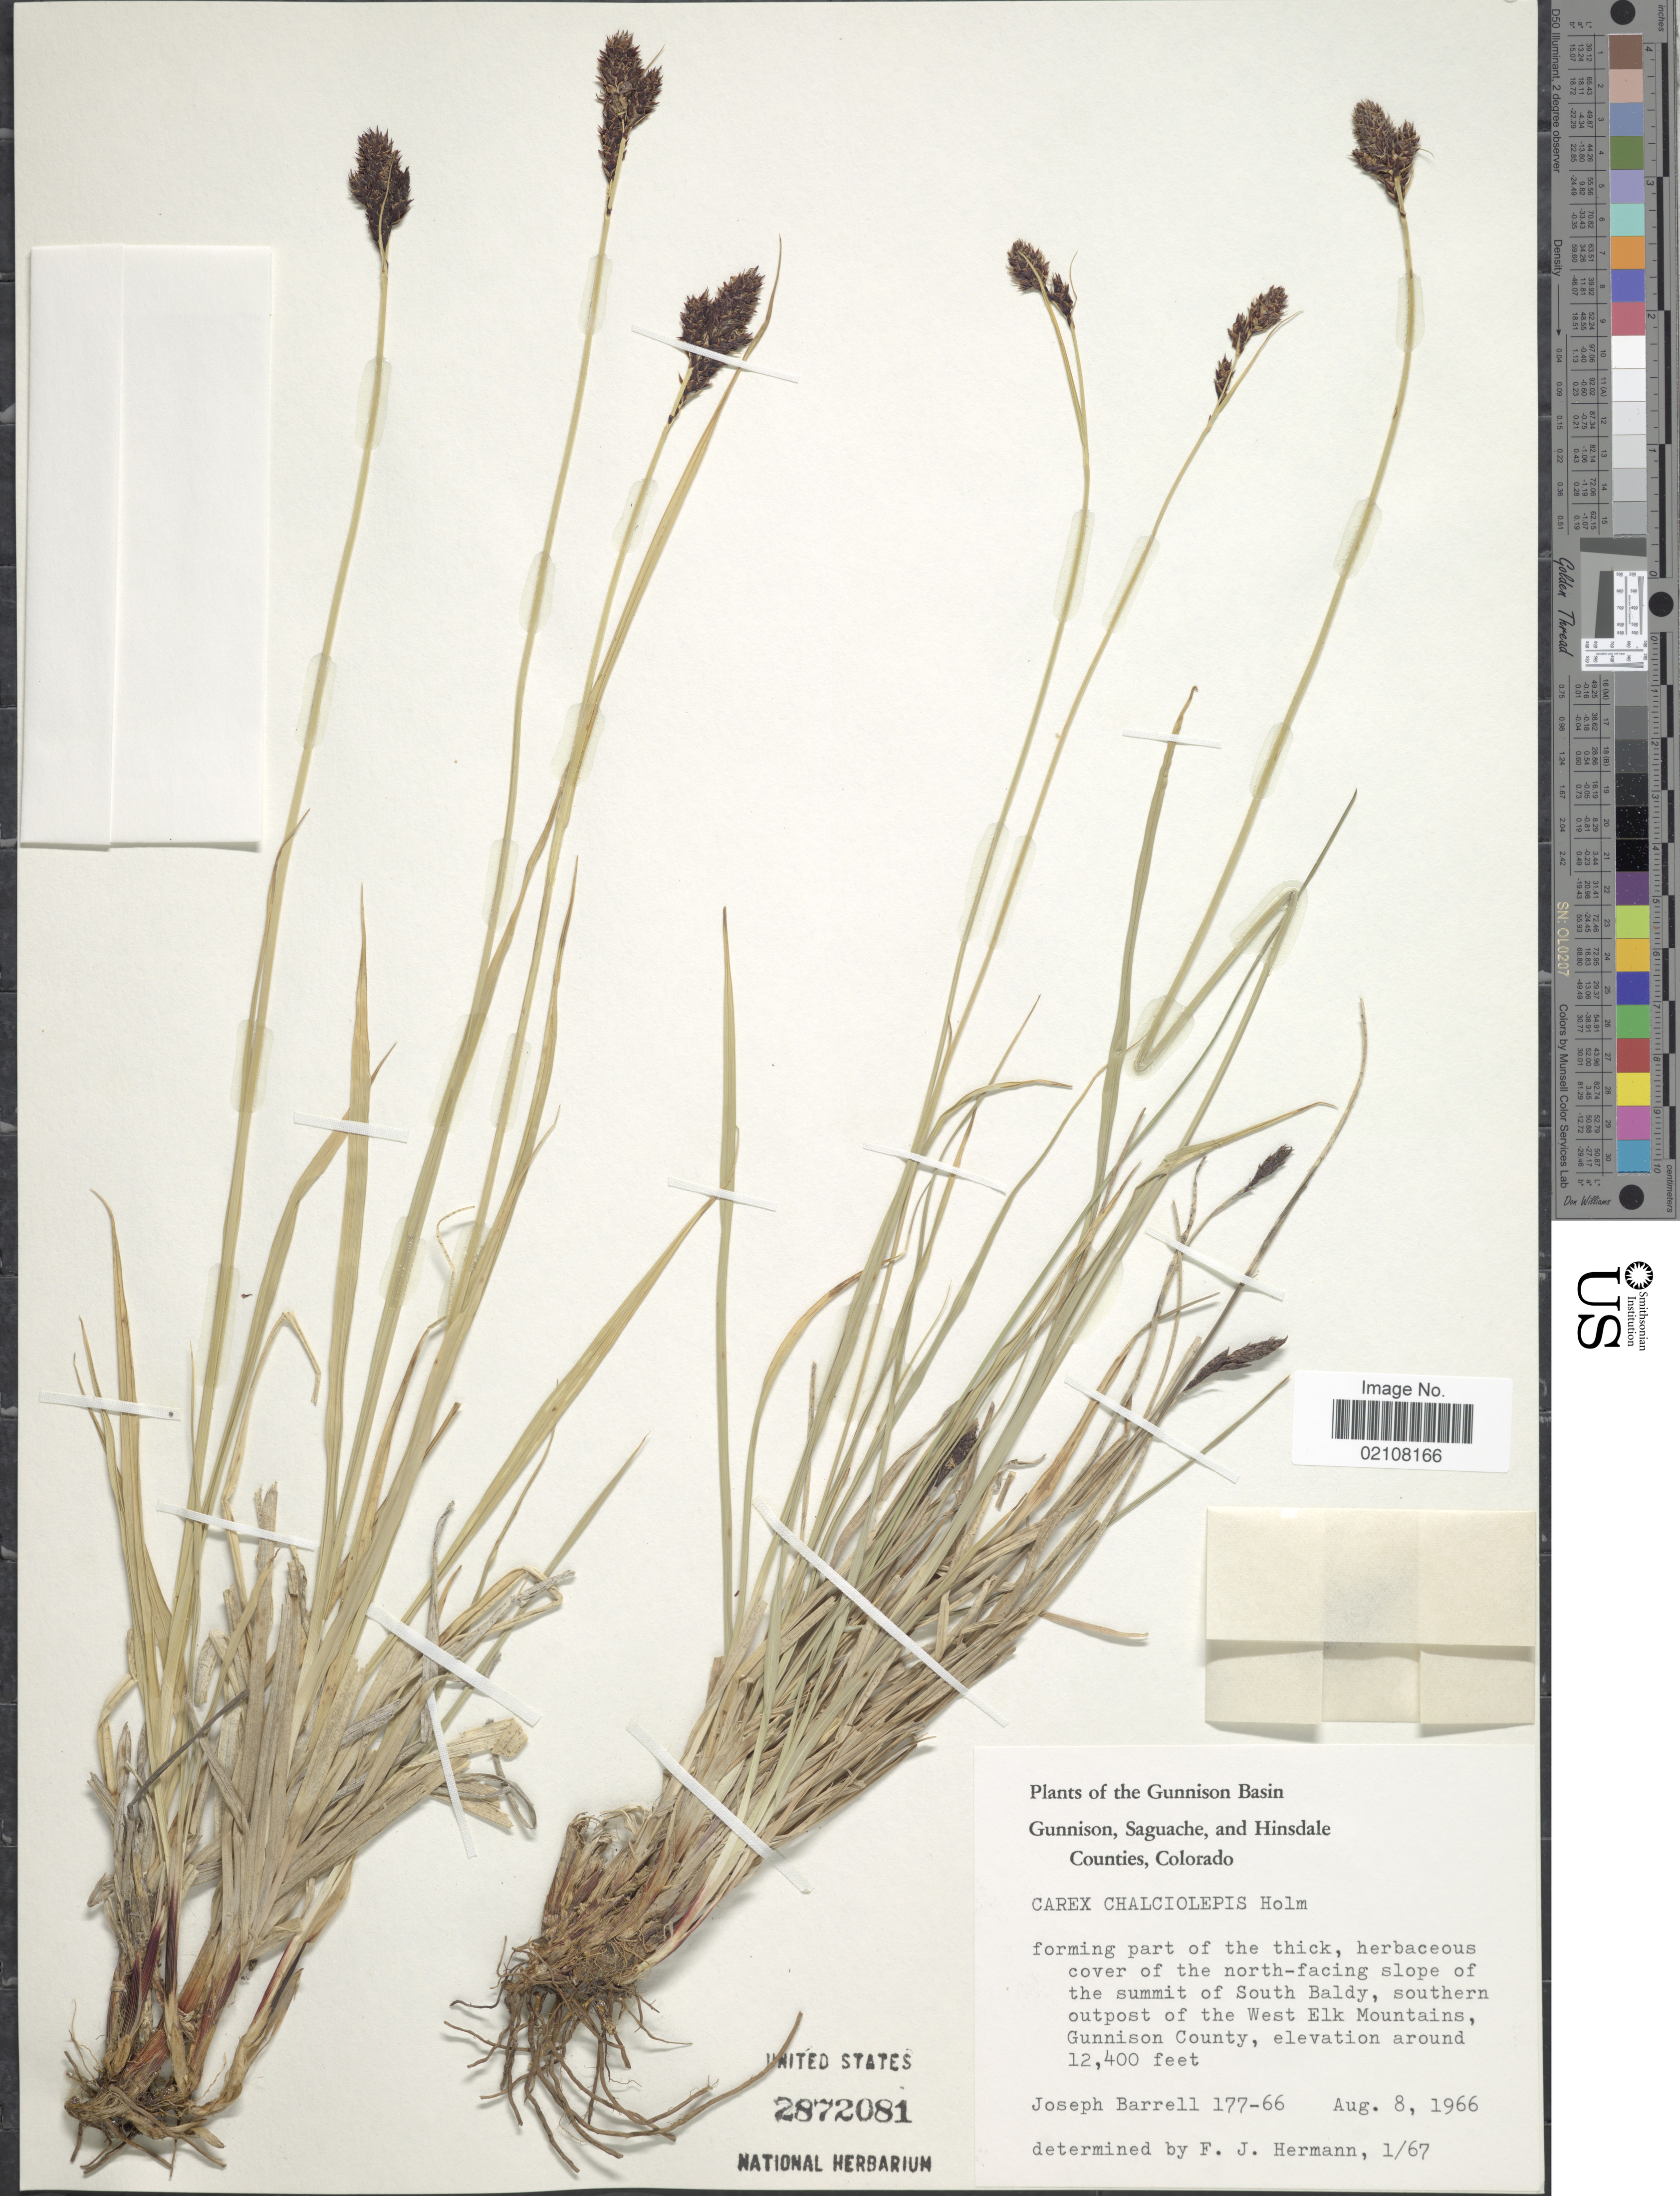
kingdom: Plantae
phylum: Tracheophyta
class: Liliopsida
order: Poales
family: Cyperaceae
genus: Carex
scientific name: Carex chalciolepis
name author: Holm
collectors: J. Barrell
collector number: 177-66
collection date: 1966-08-08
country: United States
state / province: Colorado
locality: Gunnison Basin, Gunnison, Saguache, and Hinsdale Counties, forming part of thick, herbaceous cover of the north-facing slope of the summit of South Baldy, southern outpost of the West Elk Mountains, Gunnison County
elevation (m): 3780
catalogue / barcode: US 2872081